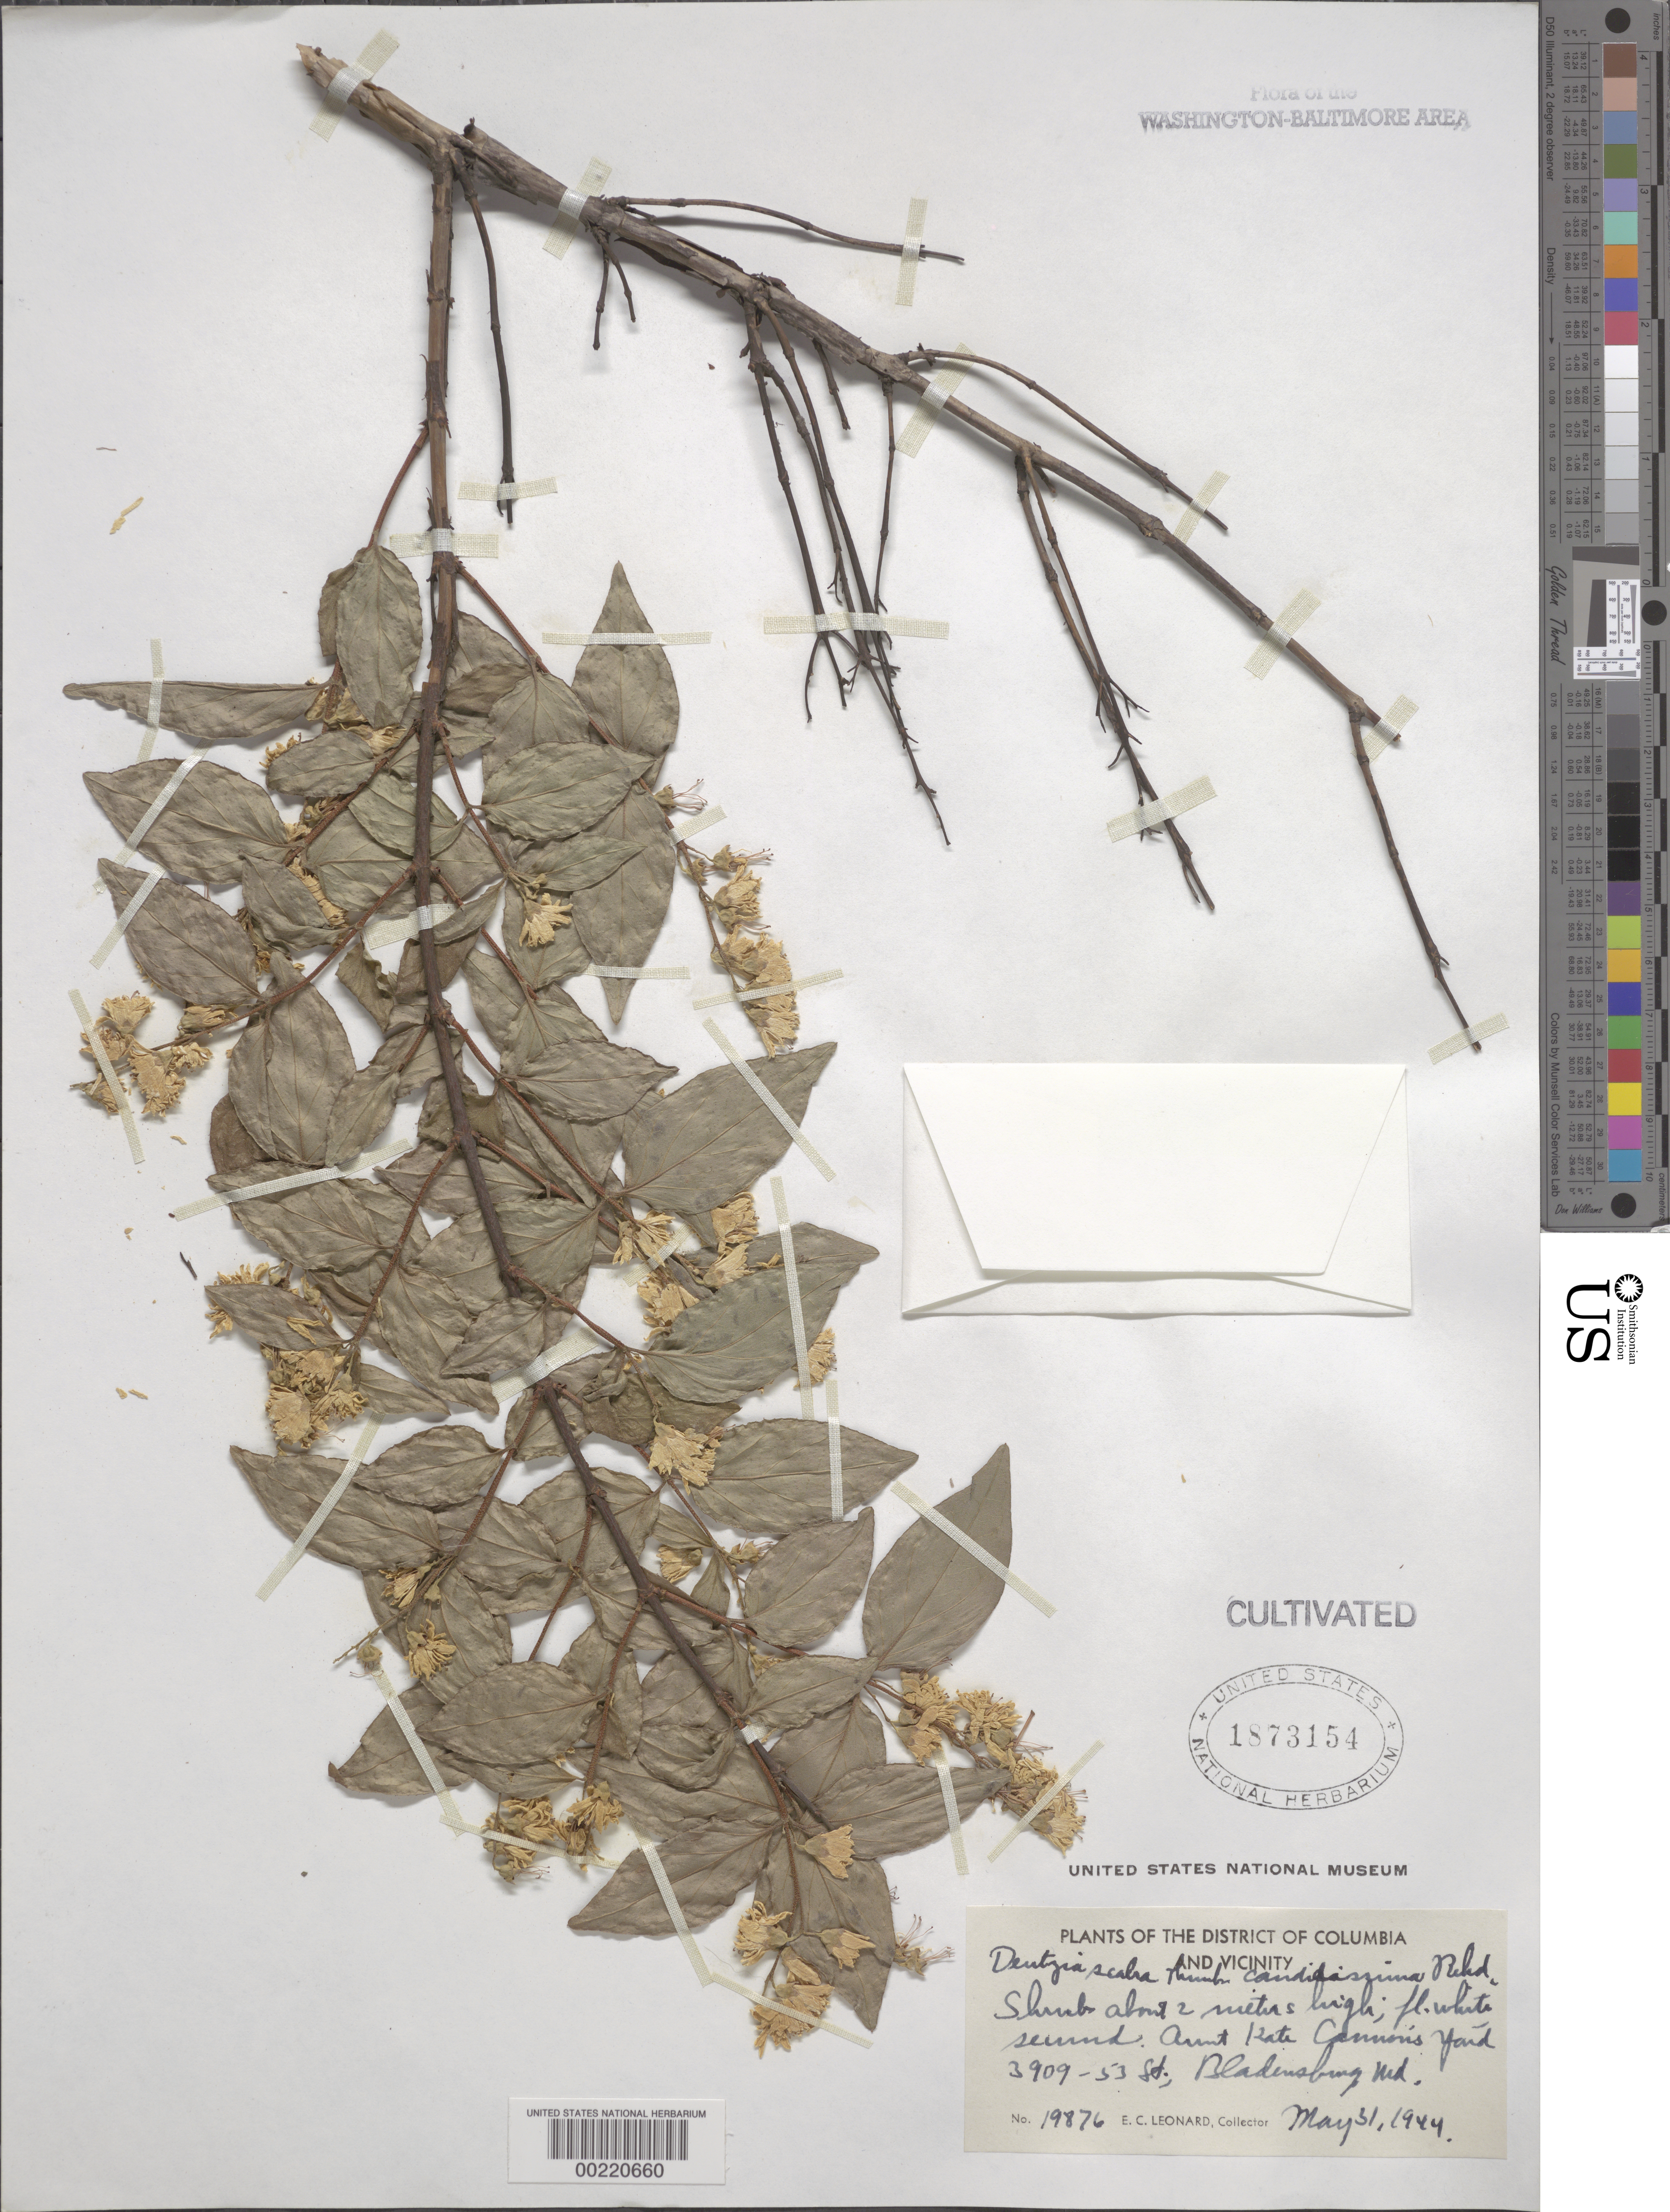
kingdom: Plantae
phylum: Tracheophyta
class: Magnoliopsida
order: Cornales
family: Hydrangeaceae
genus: Deutzia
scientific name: Deutzia scabra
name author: Thunb.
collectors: E. C. Leonard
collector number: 19876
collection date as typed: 31 May 1944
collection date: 1944-05-31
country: United States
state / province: Maryland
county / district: Prince George's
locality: Bladensburg, 3909 53rd St, Aunt Kate Cannon's Yard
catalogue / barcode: US 1873154